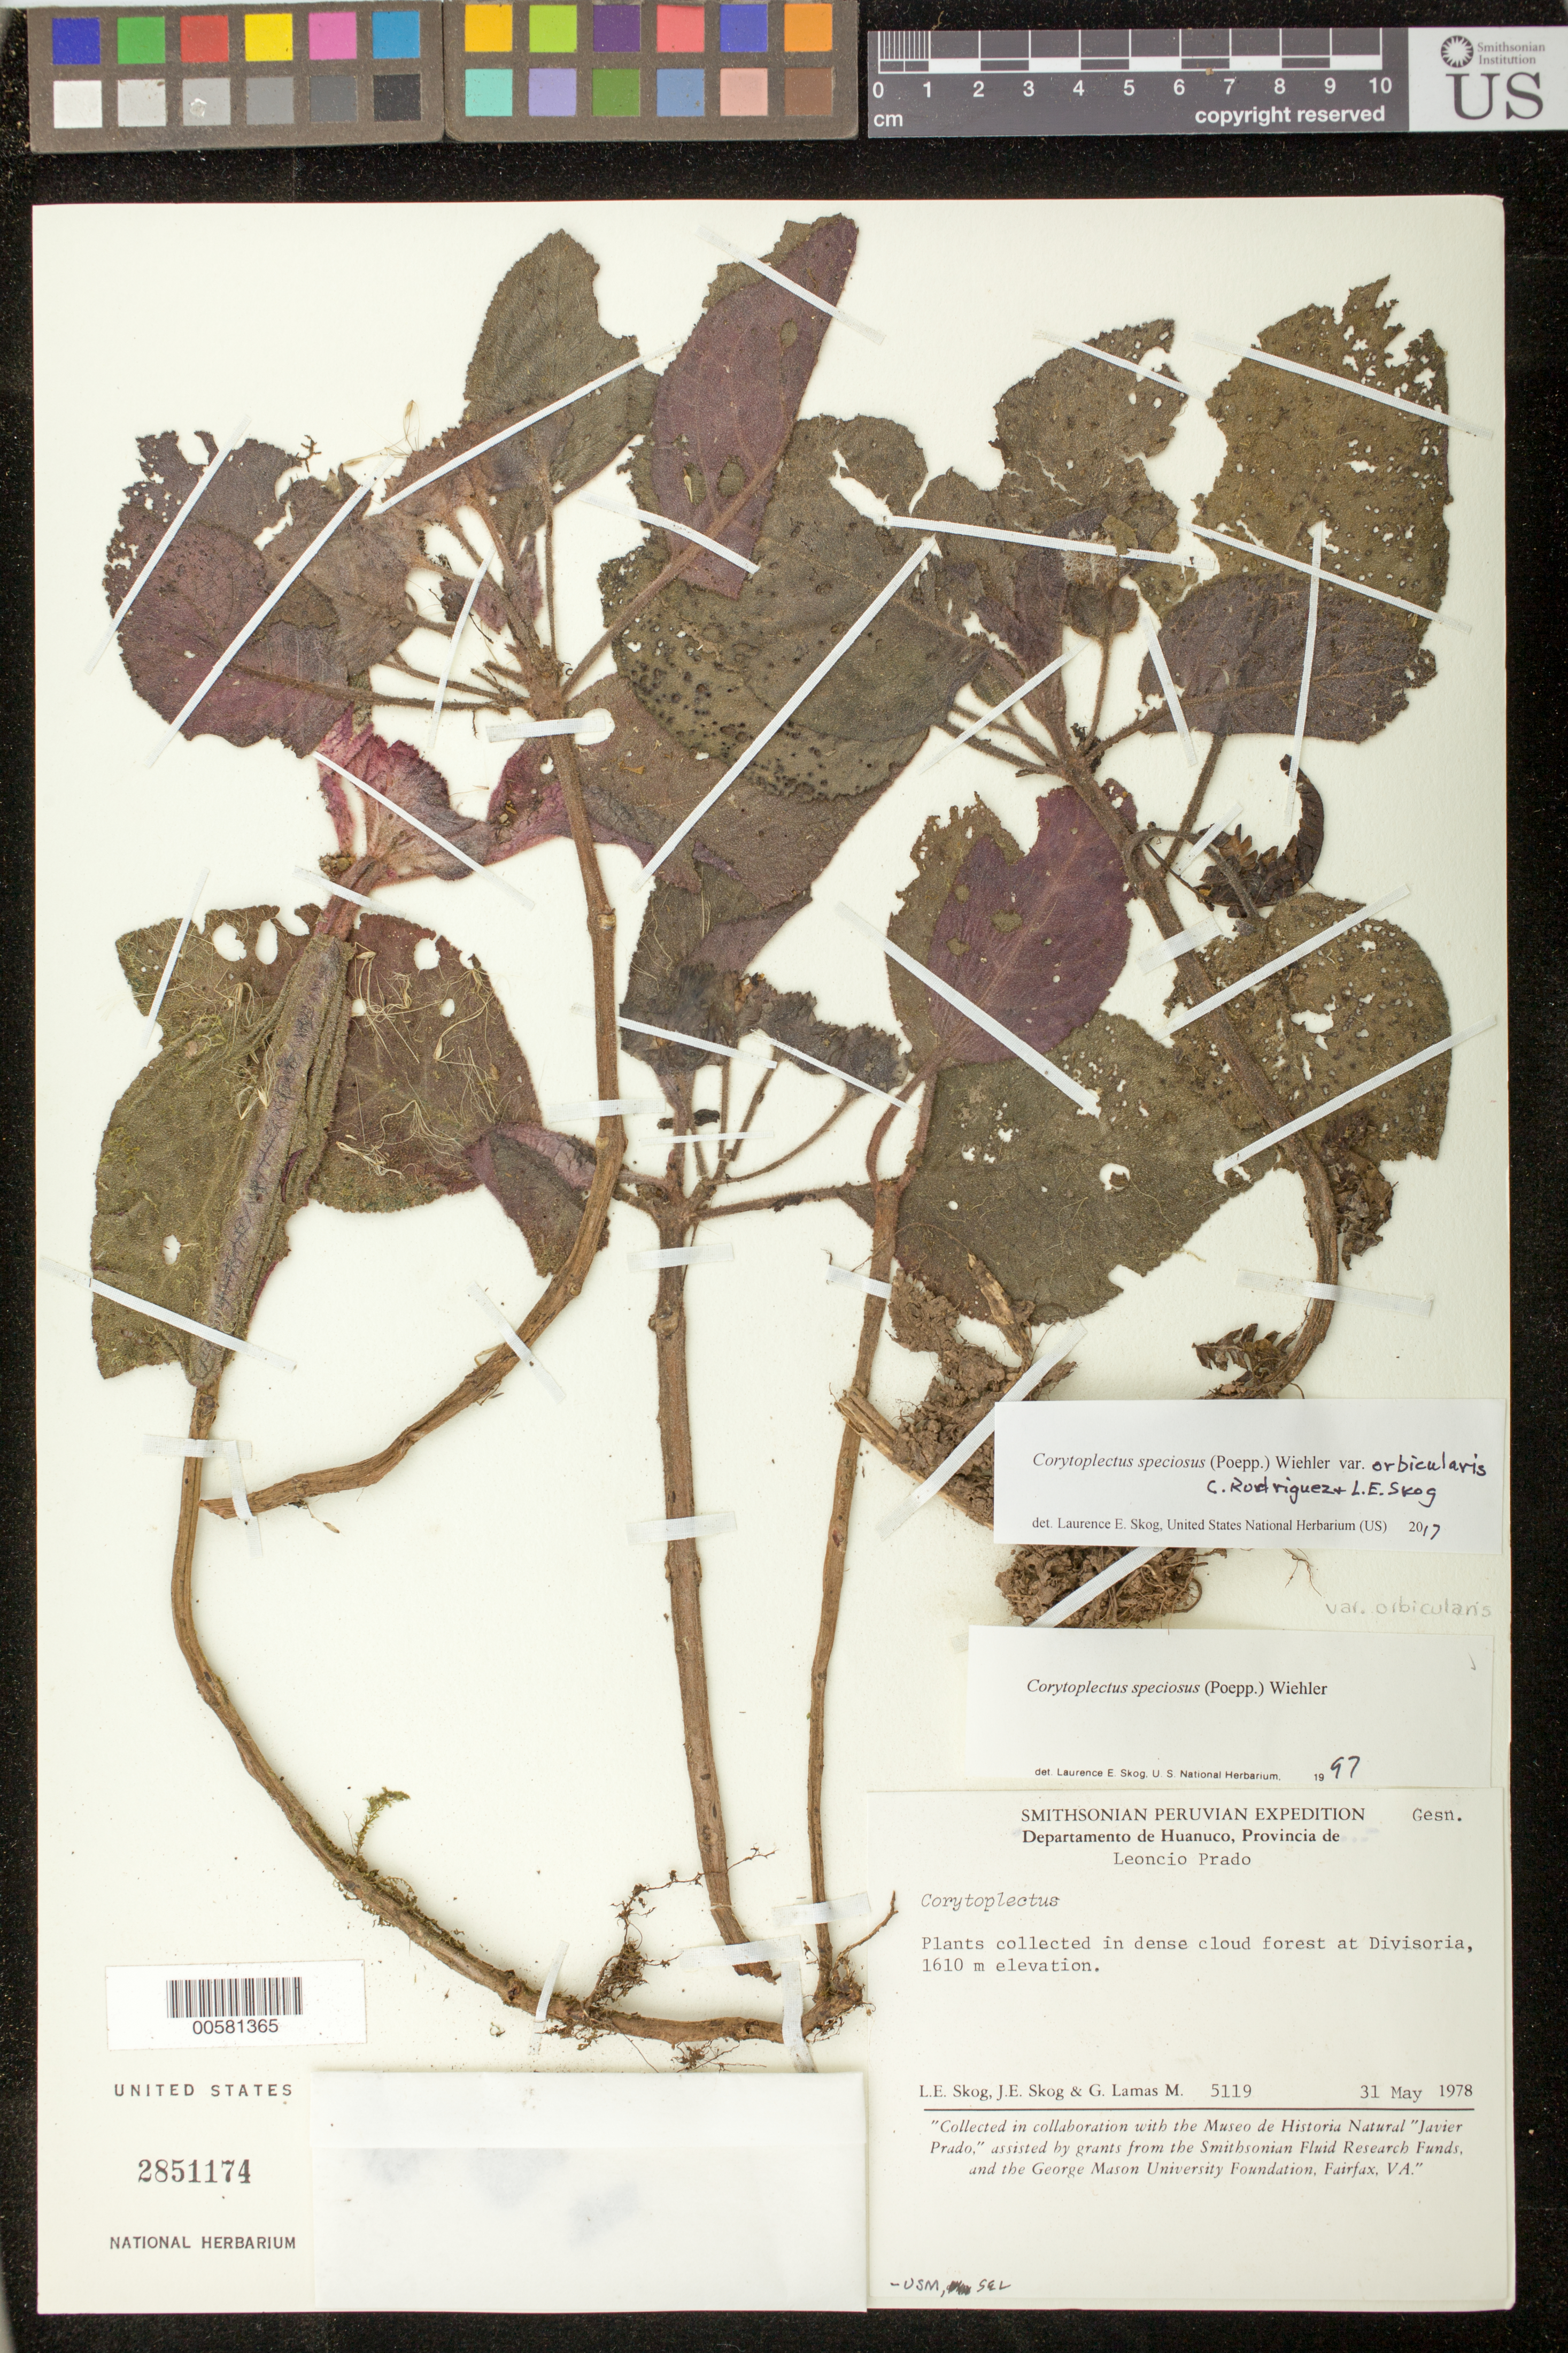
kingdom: Plantae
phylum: Tracheophyta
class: Magnoliopsida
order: Lamiales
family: Gesneriaceae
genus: Corytoplectus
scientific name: Corytoplectus speciosus var. orbicularis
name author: Rodr.-Flores & L.E. Skog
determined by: Skog, Laurence E.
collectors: L. E. Skog, J. E. Skog & G. Lamas M.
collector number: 5119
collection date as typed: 31 May 1978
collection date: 1978-05-31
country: Peru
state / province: Huánuco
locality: Prov. Leoncio Prado; at Divisoria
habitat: In dense cloud forest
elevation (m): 1610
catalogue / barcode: US 2851174